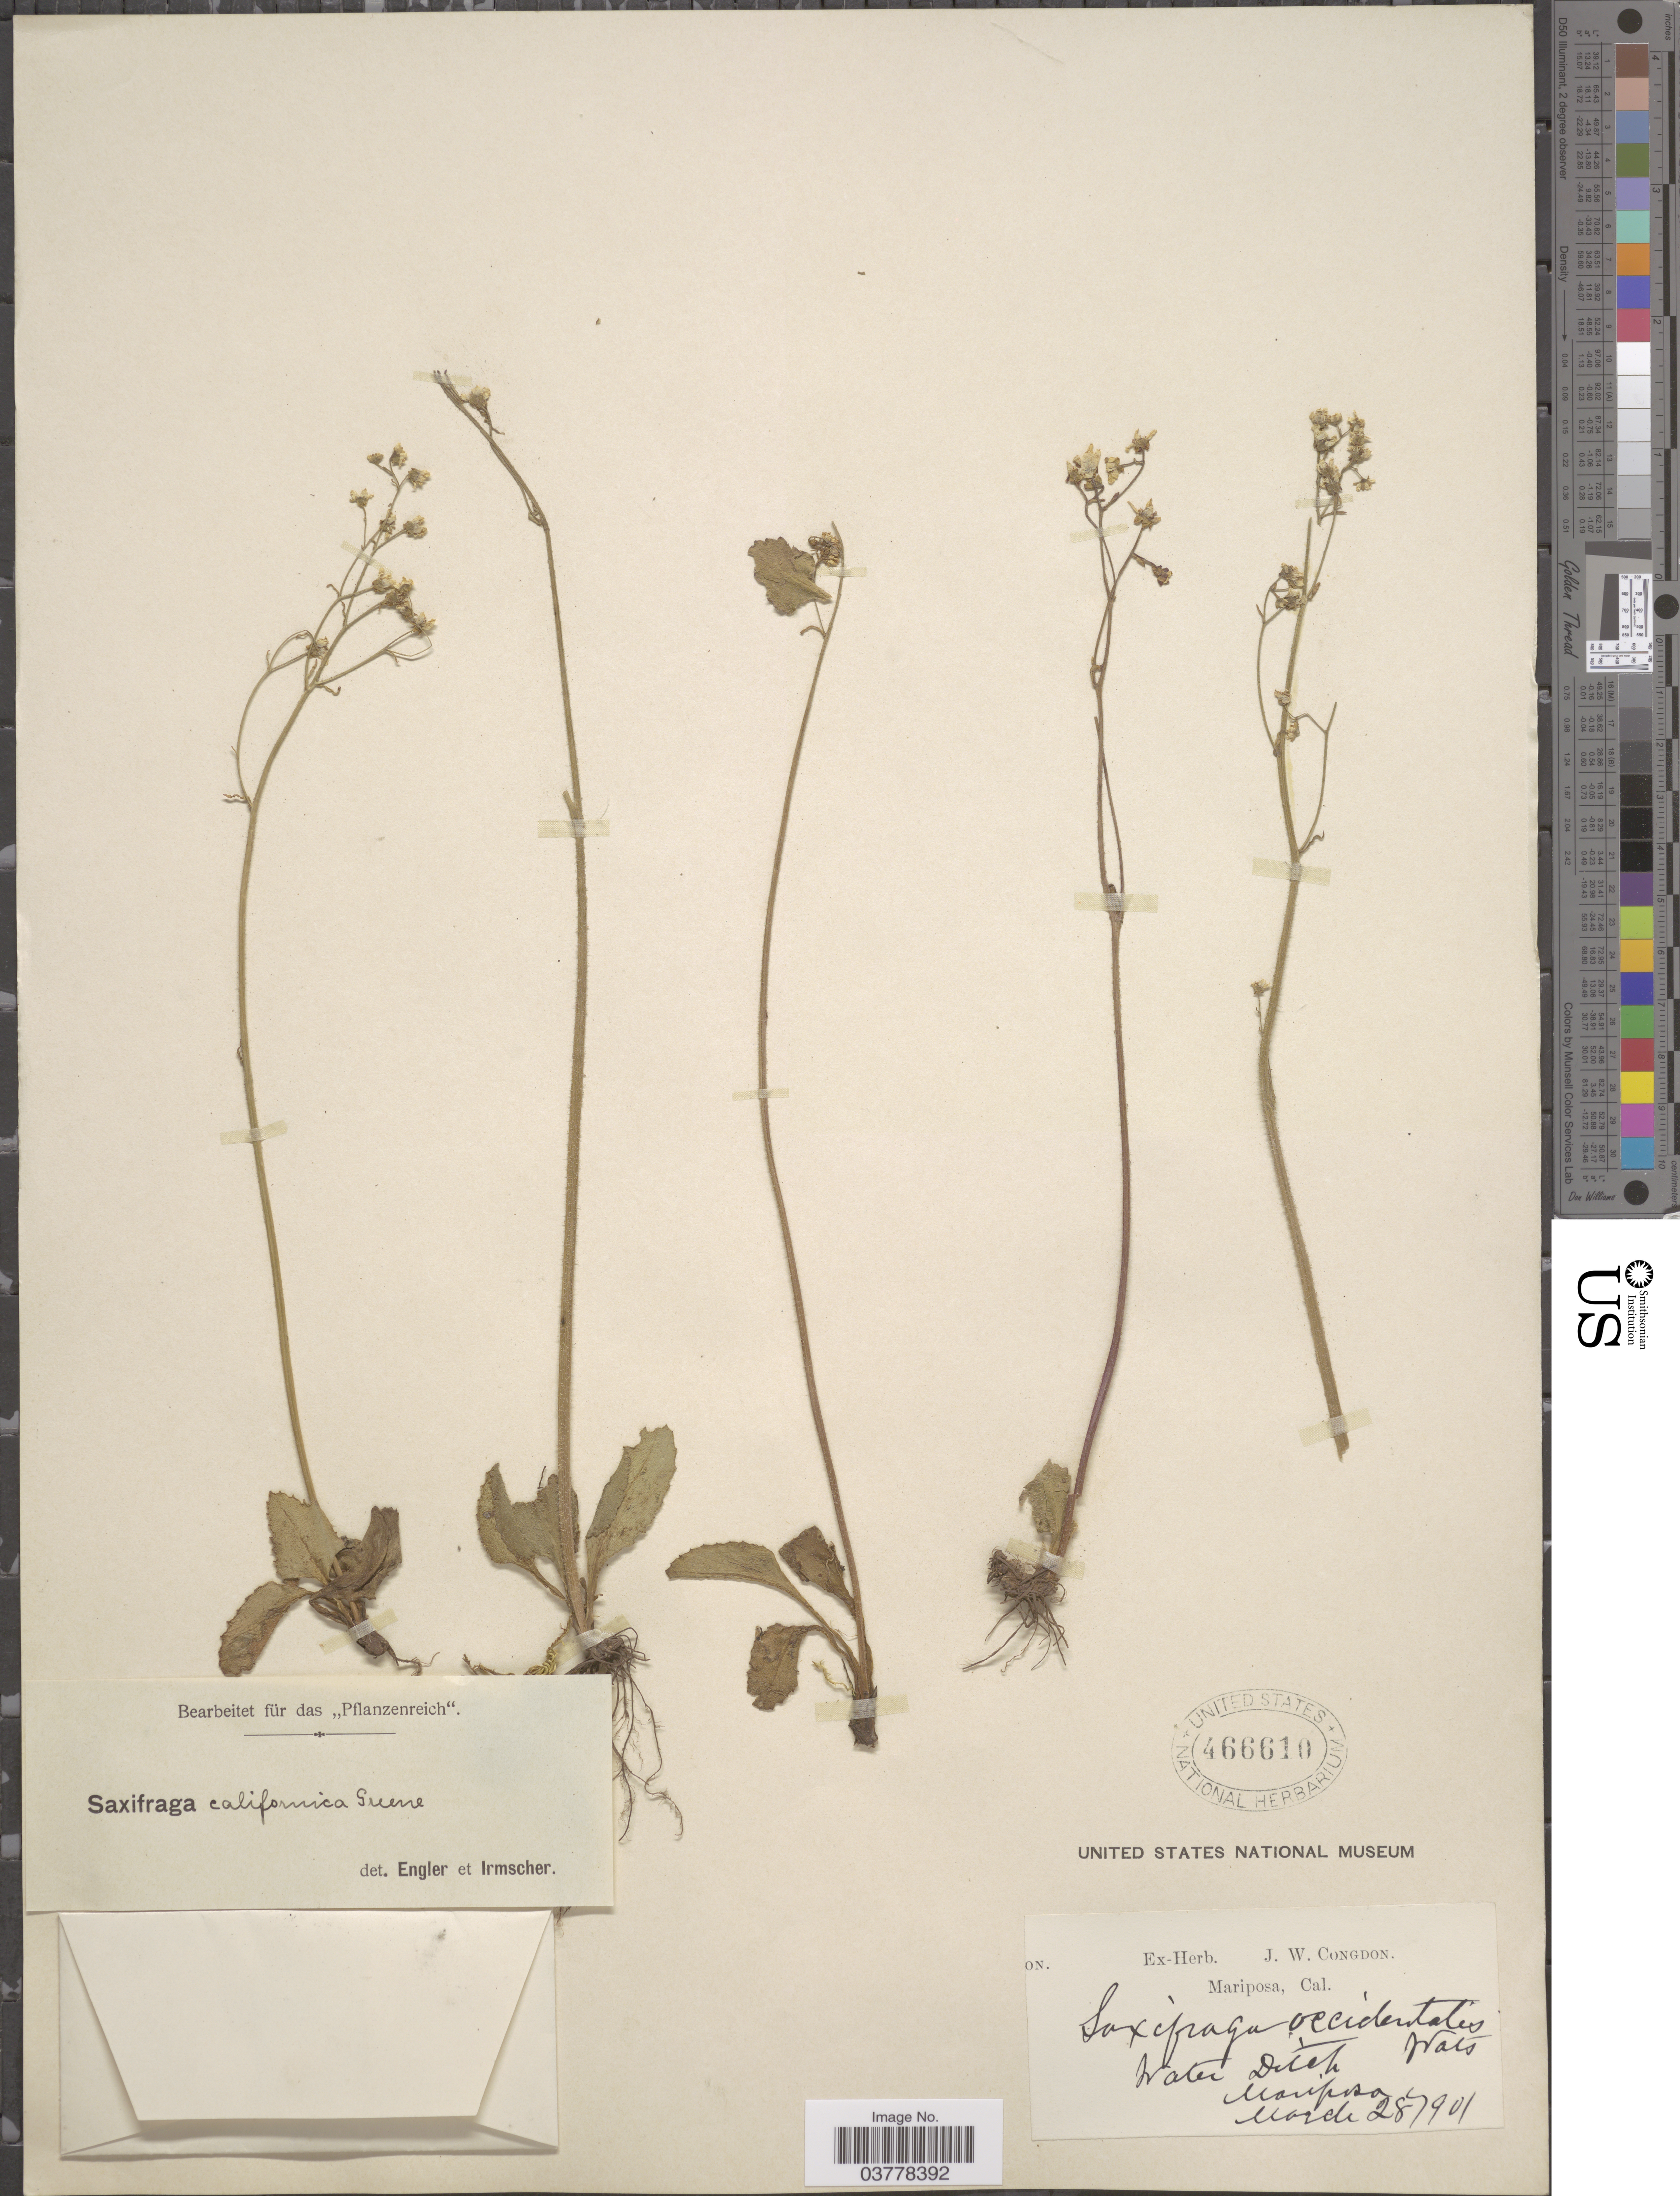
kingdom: Plantae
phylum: Tracheophyta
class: Magnoliopsida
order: Saxifragales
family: Saxifragaceae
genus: Micranthes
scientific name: Micranthes californica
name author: (Greene) Small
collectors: ex herb. J. W. Congdon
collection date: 1901-03-28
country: United States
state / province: California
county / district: Mariposa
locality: Water Ditch. Mariposa.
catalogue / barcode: US 466610